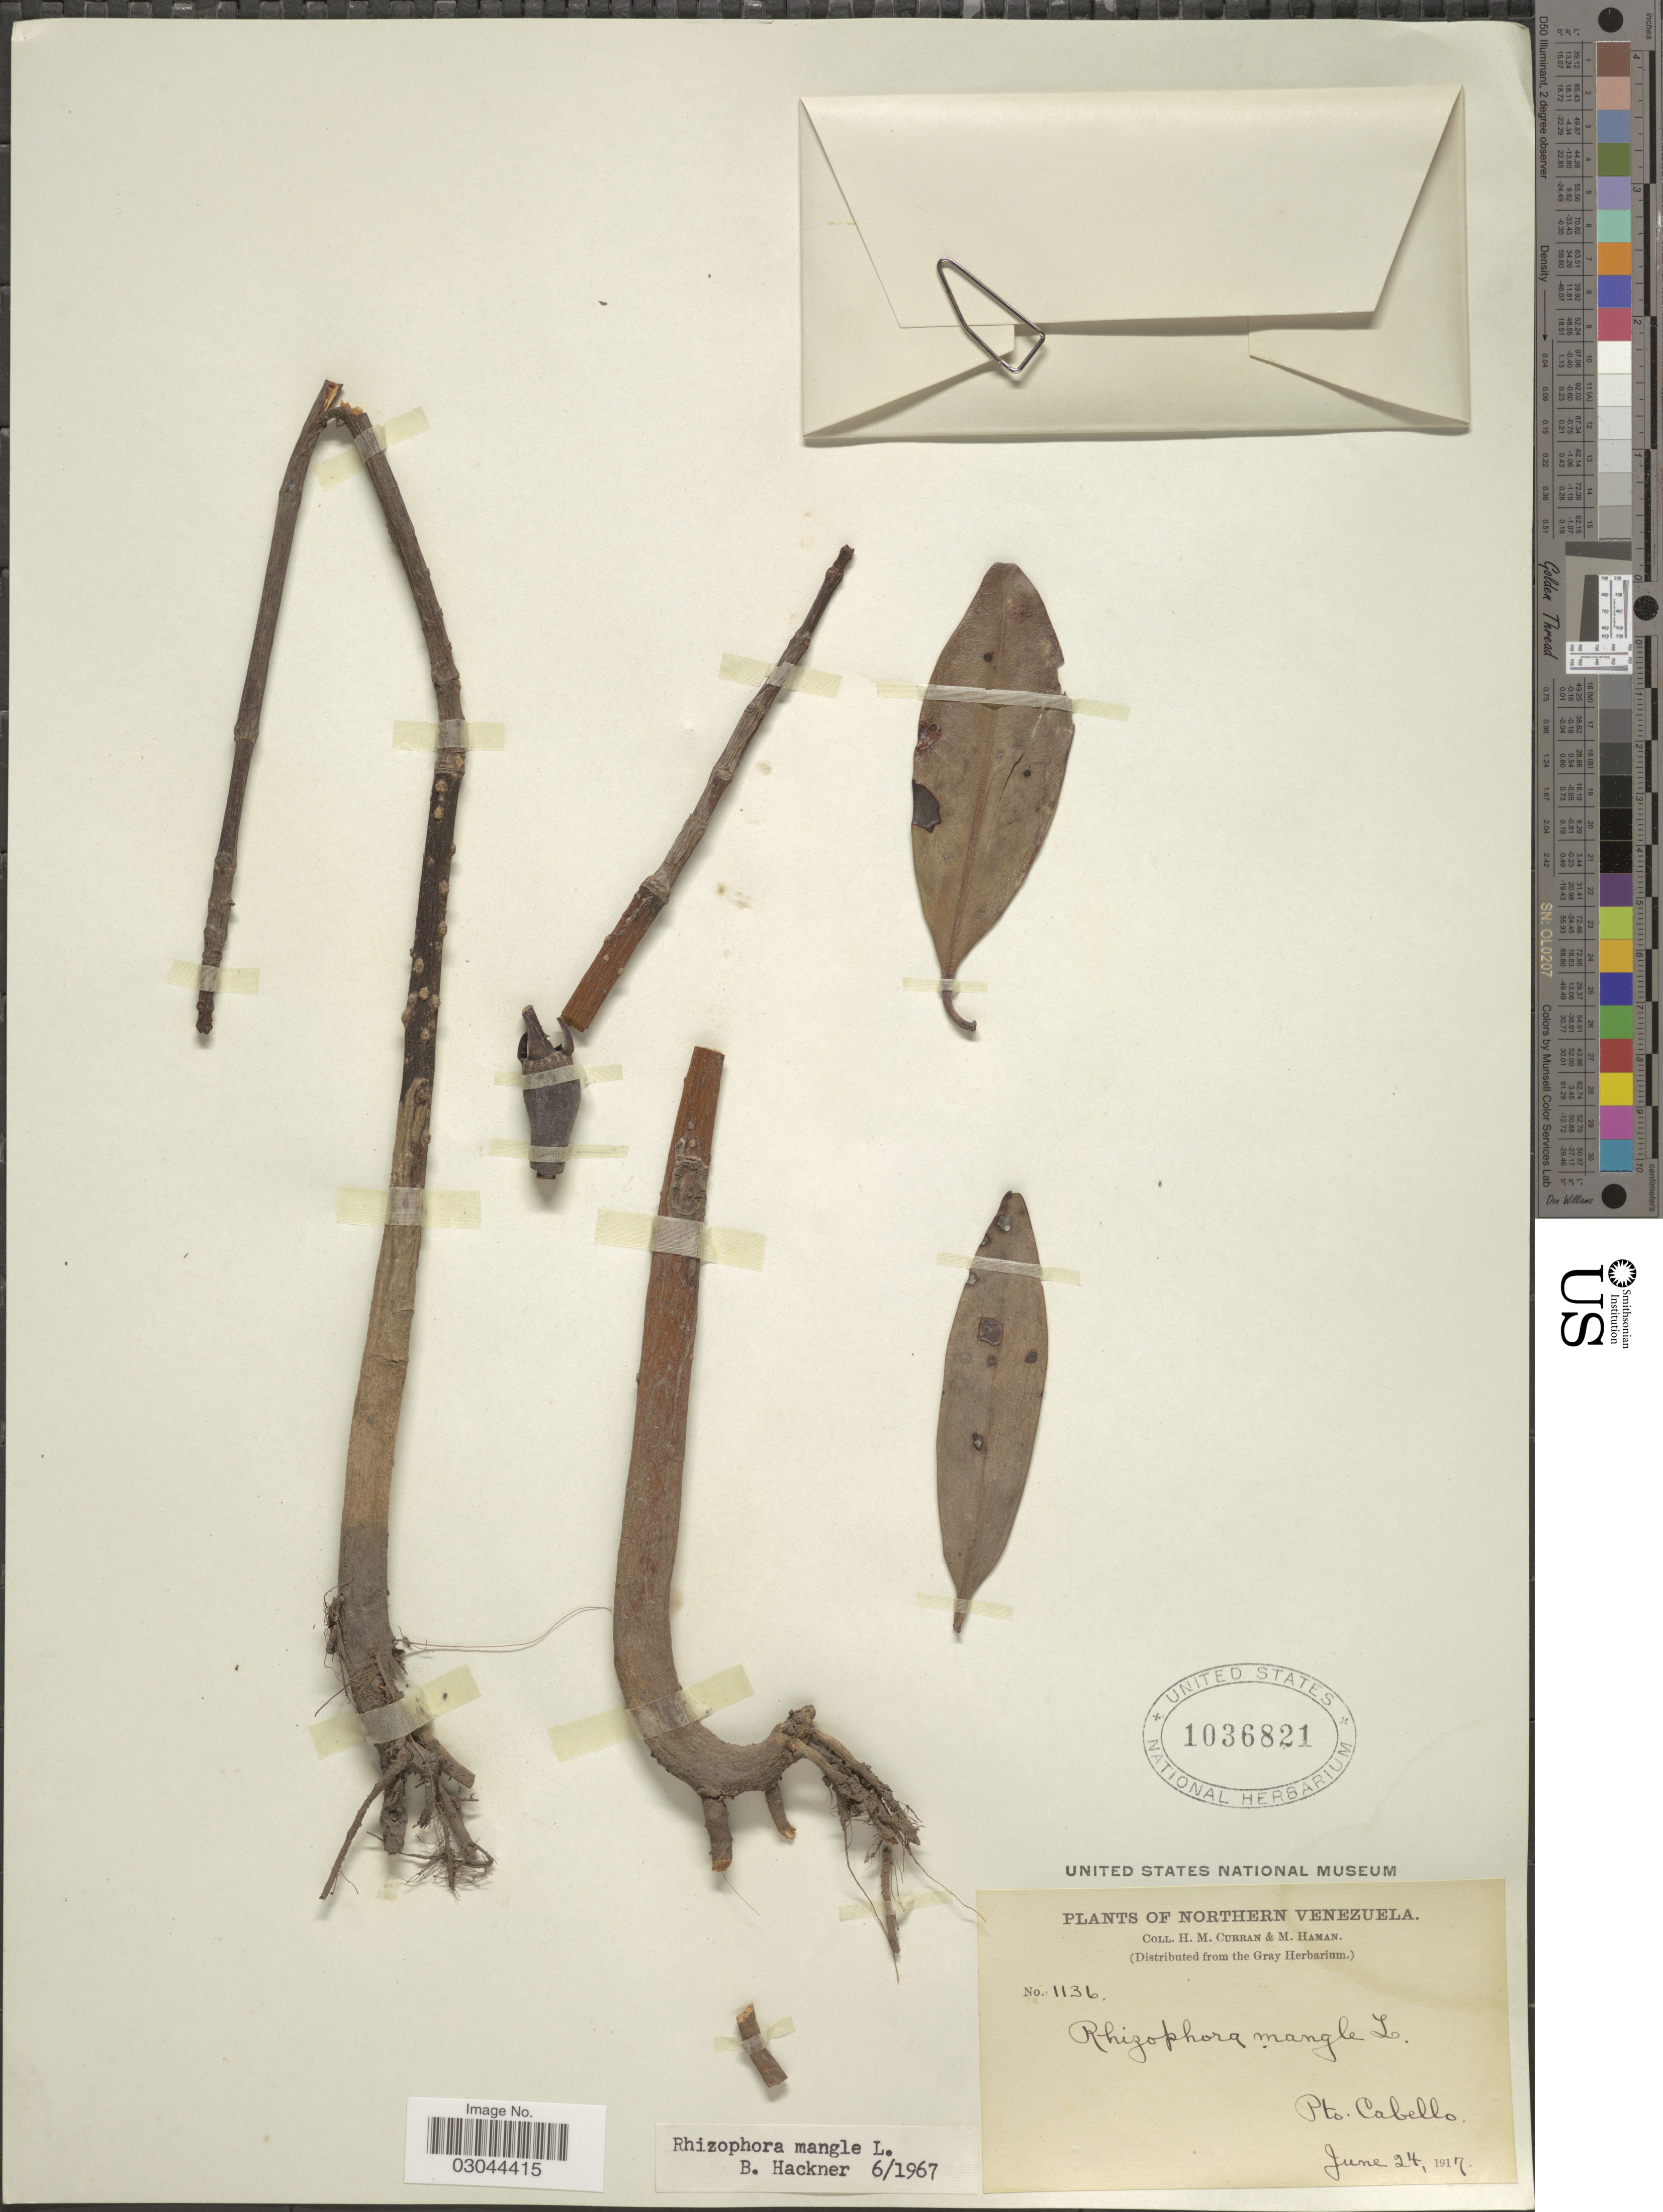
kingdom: Plantae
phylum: Tracheophyta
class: Magnoliopsida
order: Malpighiales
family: Rhizophoraceae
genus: Rhizophora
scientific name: Rhizophora mangle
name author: L.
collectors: H. M. Curran & M. Haman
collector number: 1136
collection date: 1917-06-24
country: Venezuela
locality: Northern Venezuela. Pto. Cabello.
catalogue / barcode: US 1036821